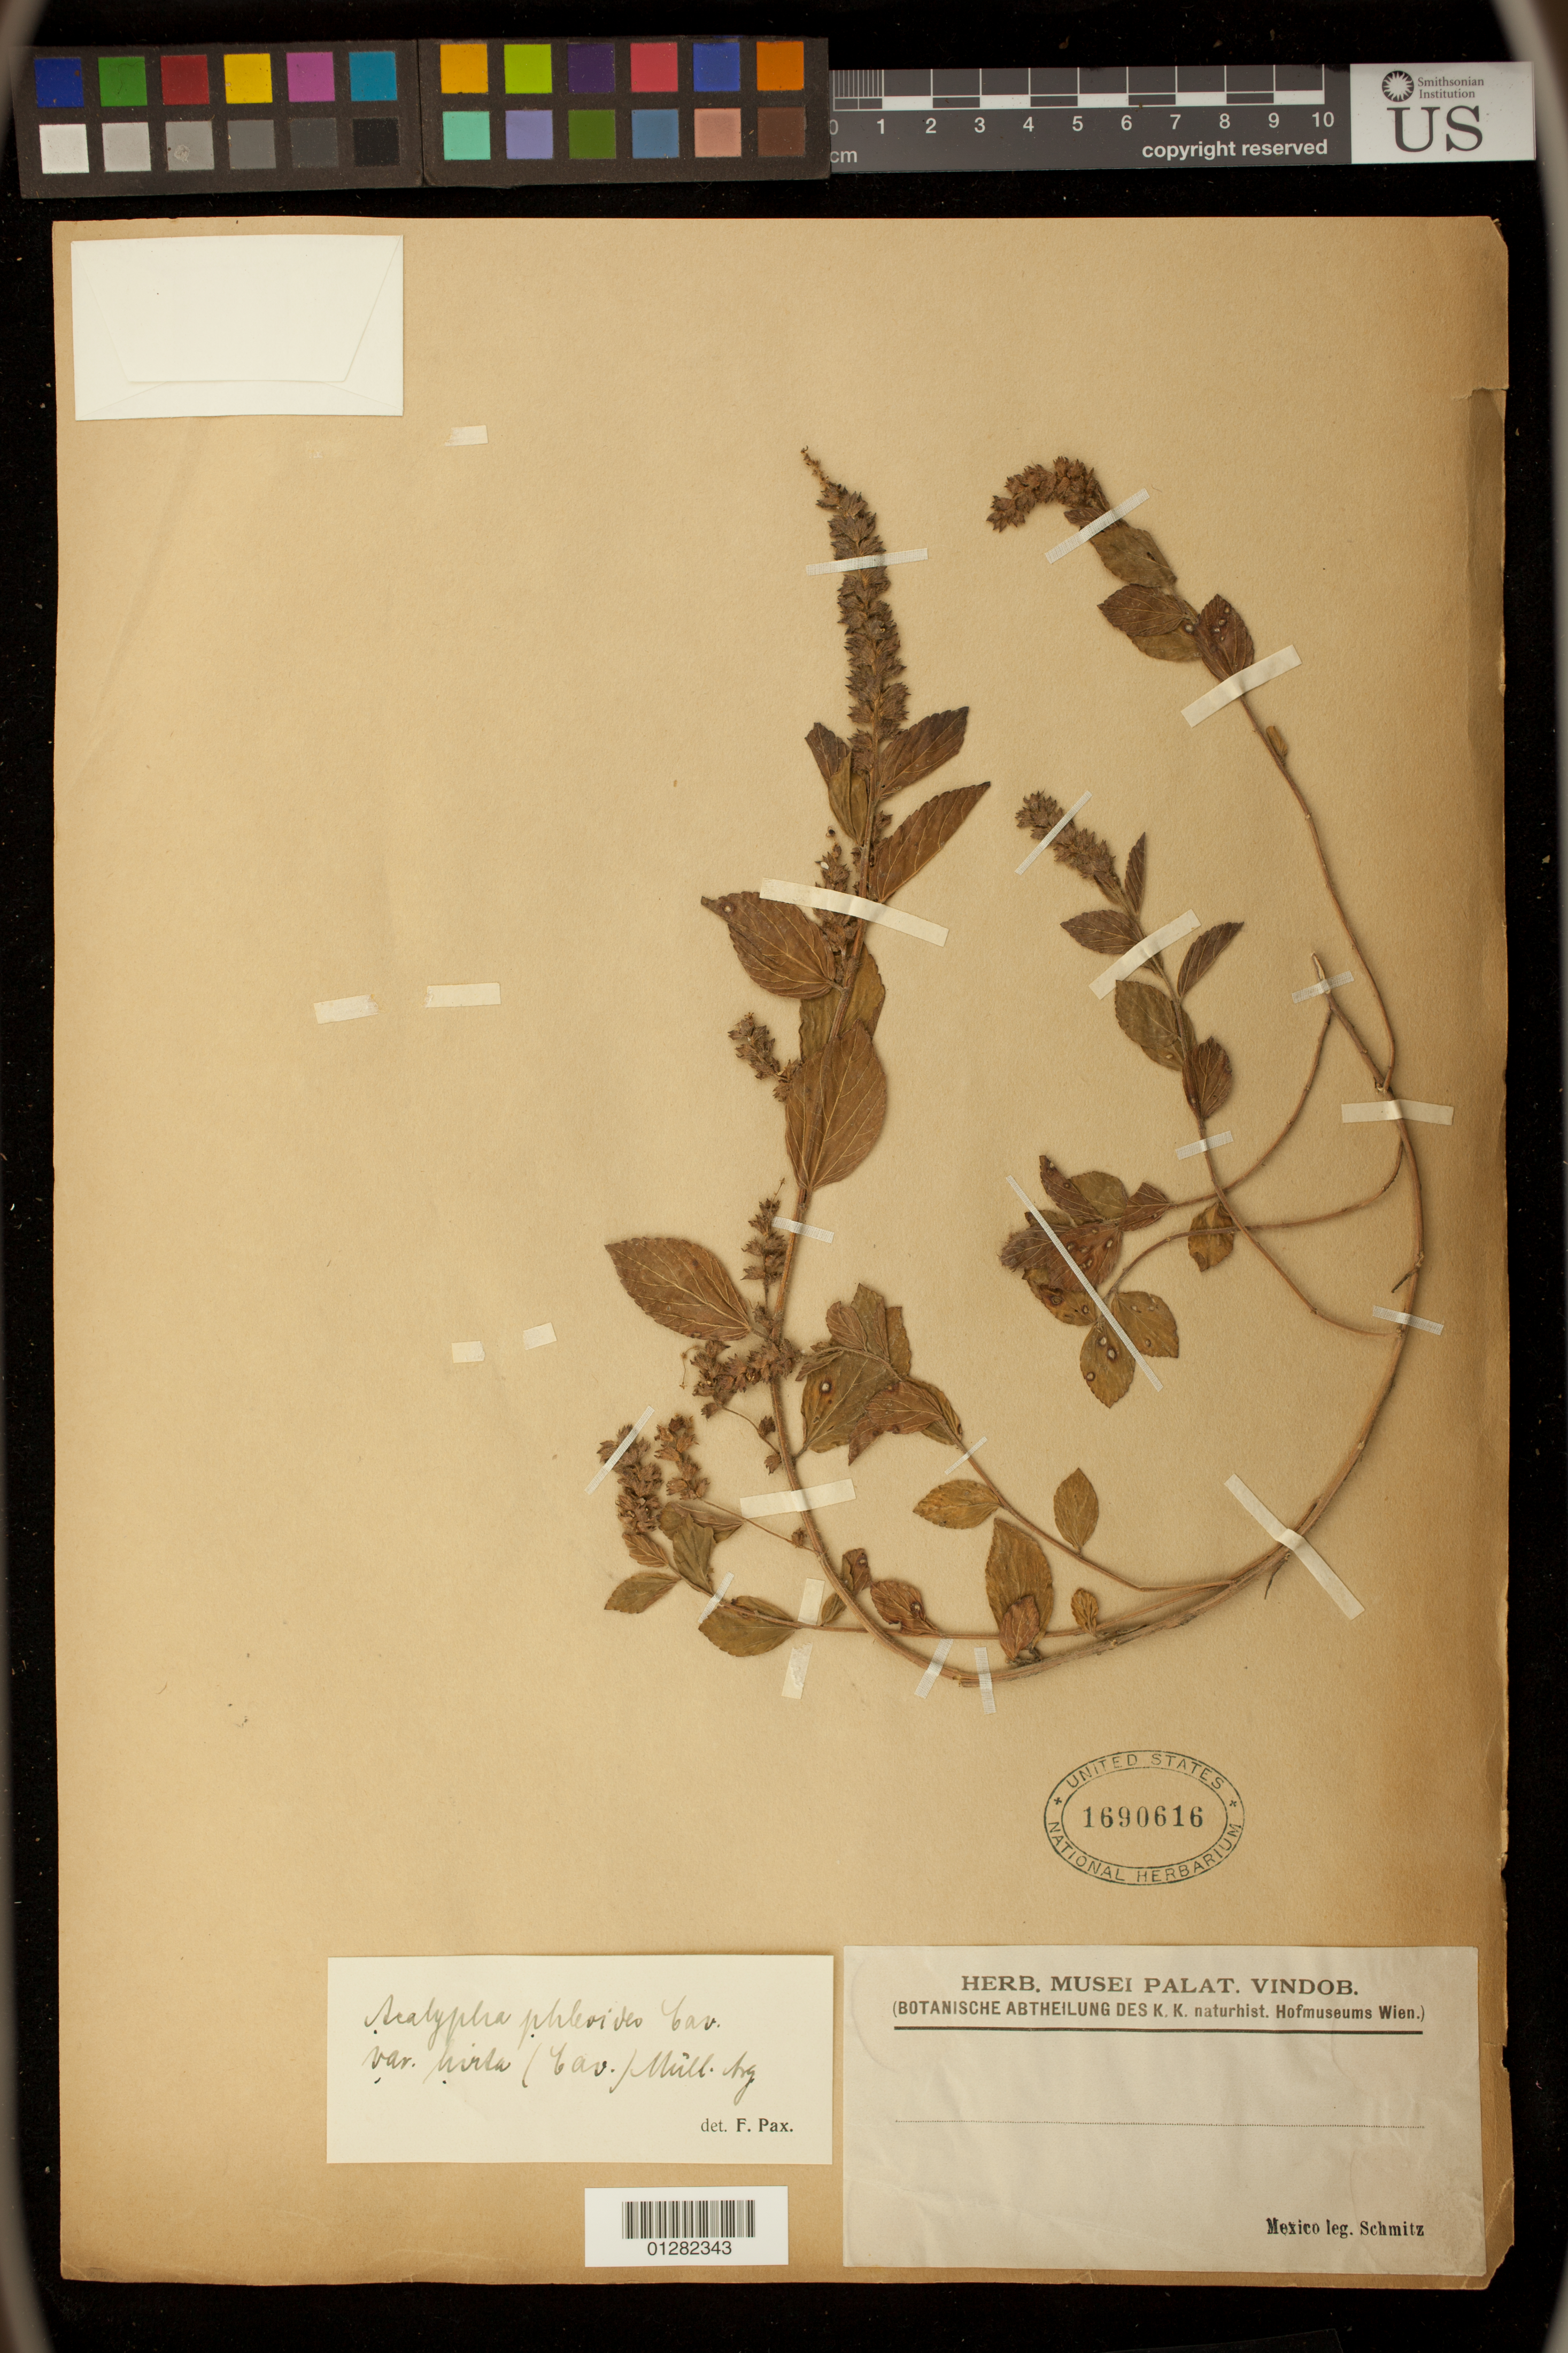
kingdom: Plantae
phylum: Tracheophyta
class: Magnoliopsida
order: Malpighiales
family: Euphorbiaceae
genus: Acalypha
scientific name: Acalypha phleoides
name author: Cav.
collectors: E. Palmer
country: Mexico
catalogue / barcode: US 1690616